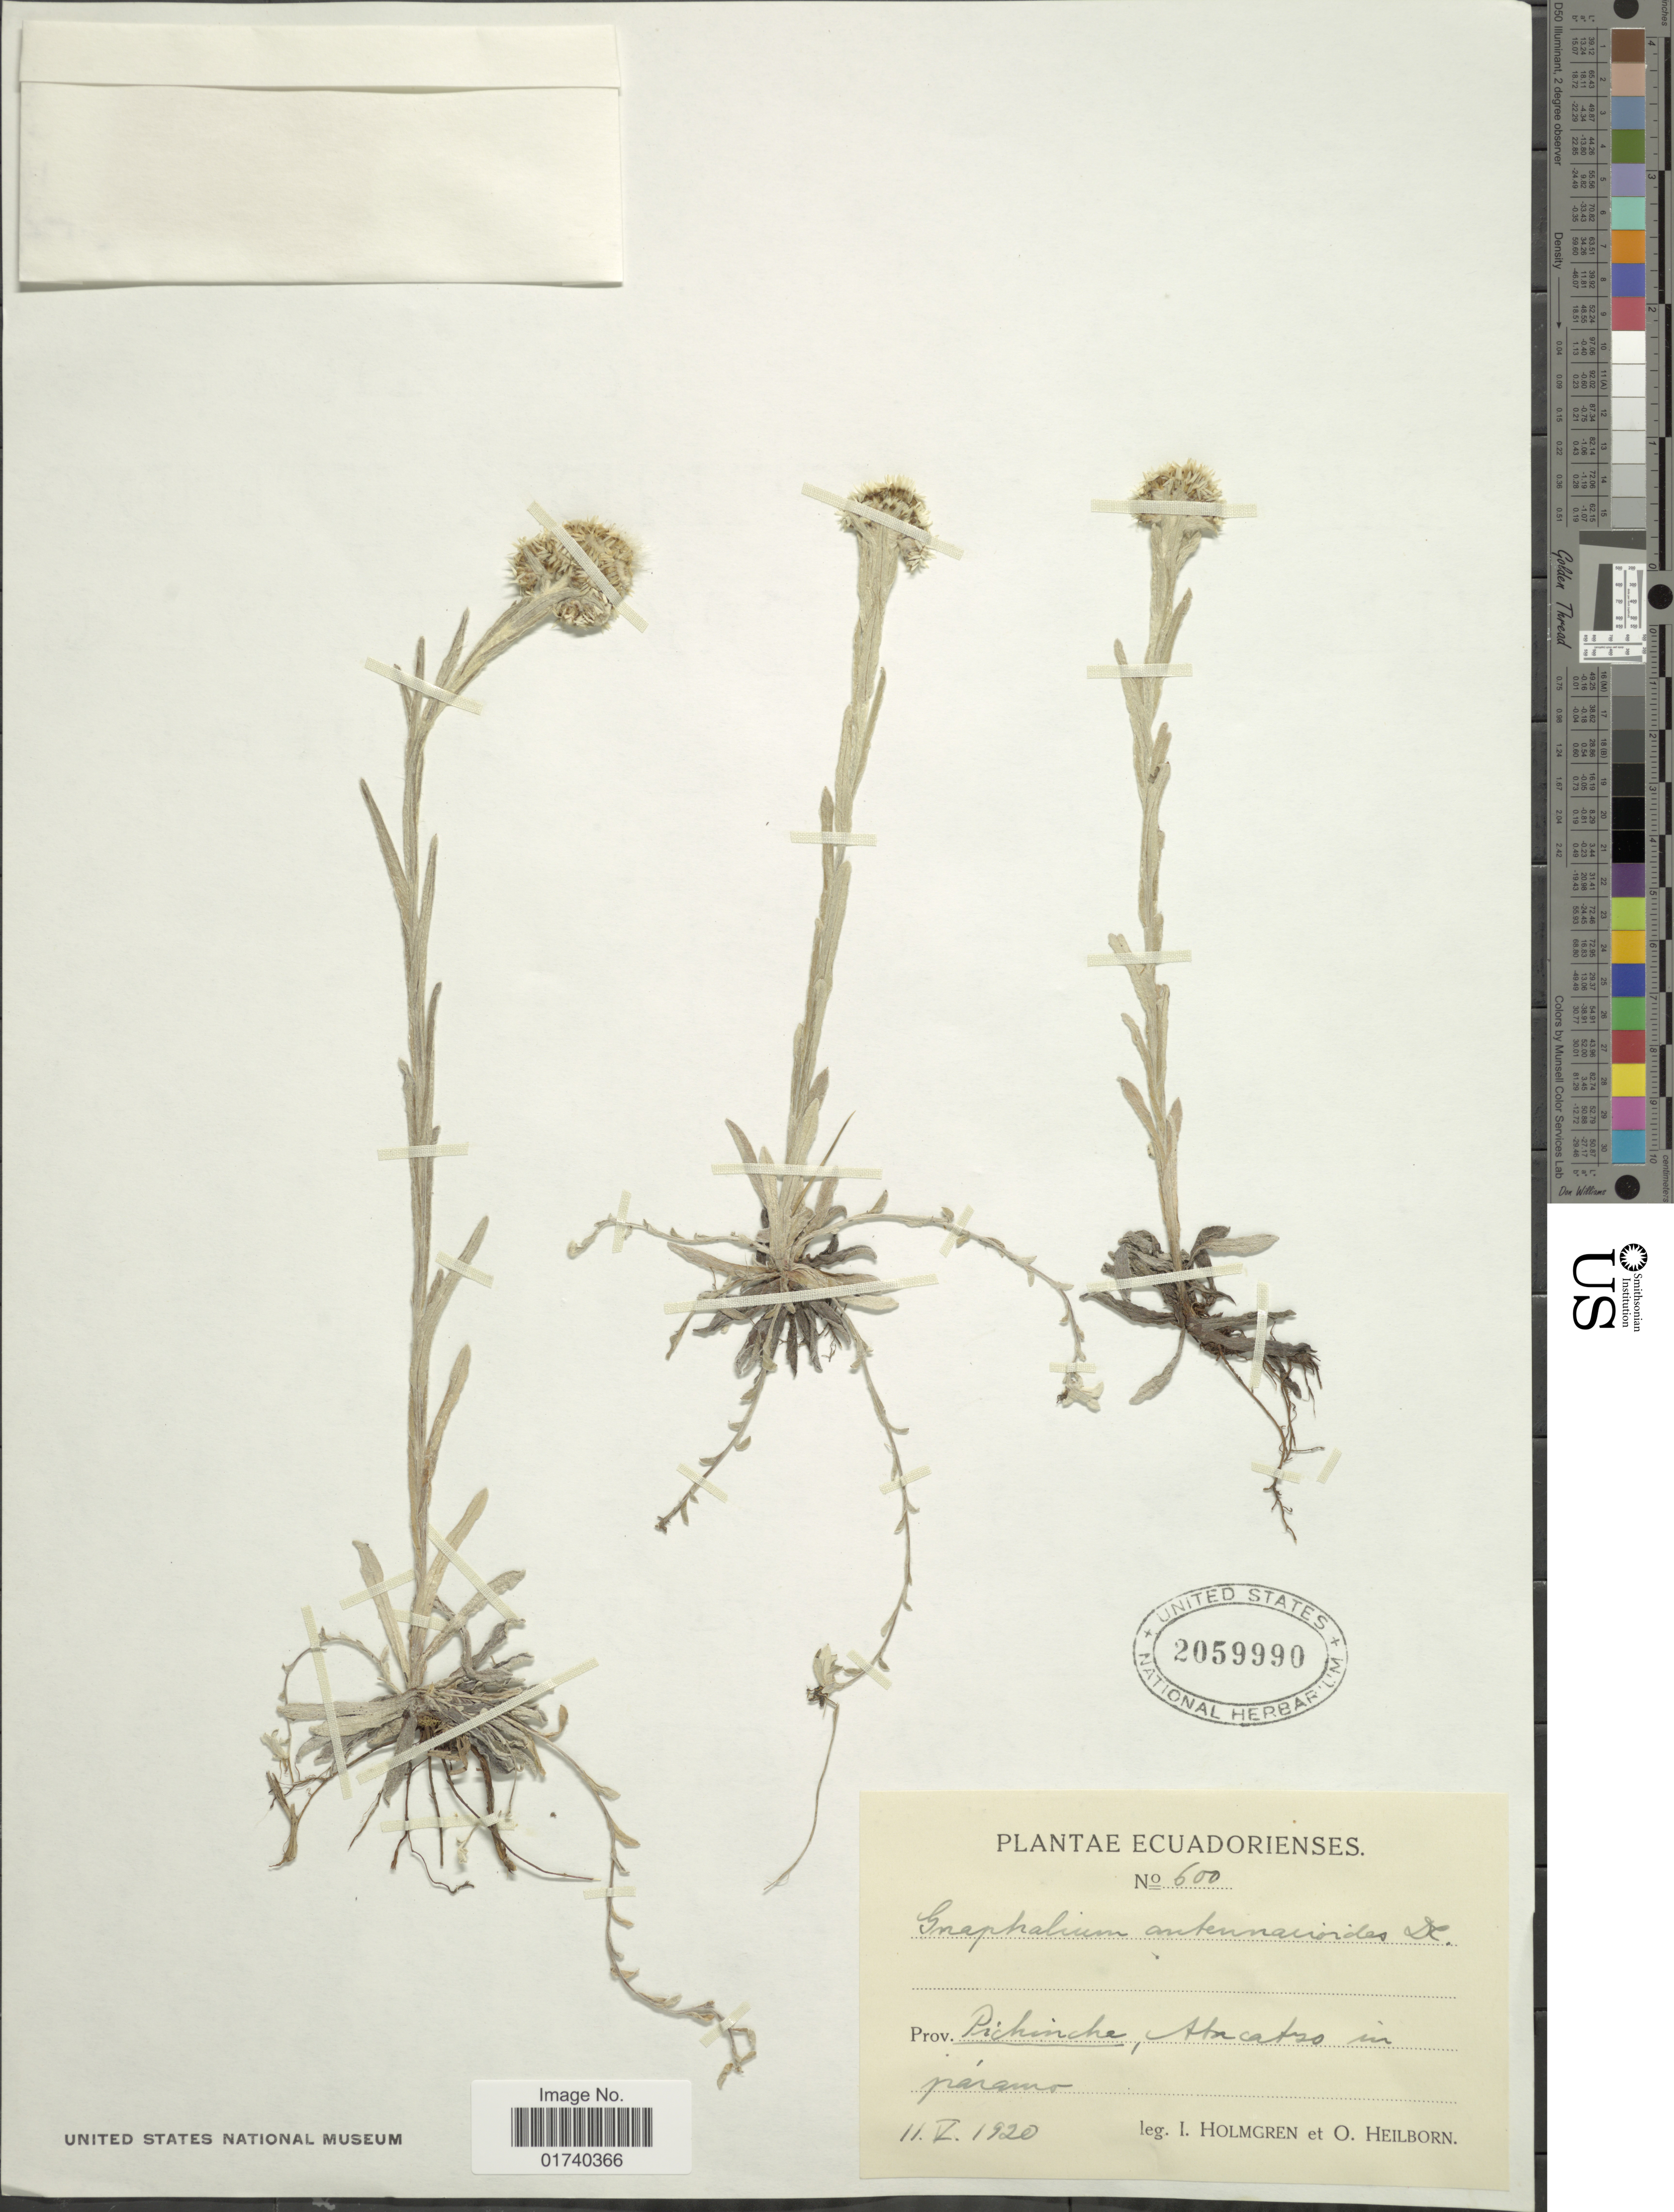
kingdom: Plantae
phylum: Tracheophyta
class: Magnoliopsida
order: Asterales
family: Asteraceae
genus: Chryselium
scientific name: Chryselium gnaphalioides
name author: (Kunth) Urtubey & S.E. Freire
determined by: Nesom, Guy L.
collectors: I. Holmgren & O. Heilborn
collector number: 600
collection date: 1920-05-11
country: Ecuador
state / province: Pichincha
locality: Atacastro in paramo.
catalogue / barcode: US 2059990